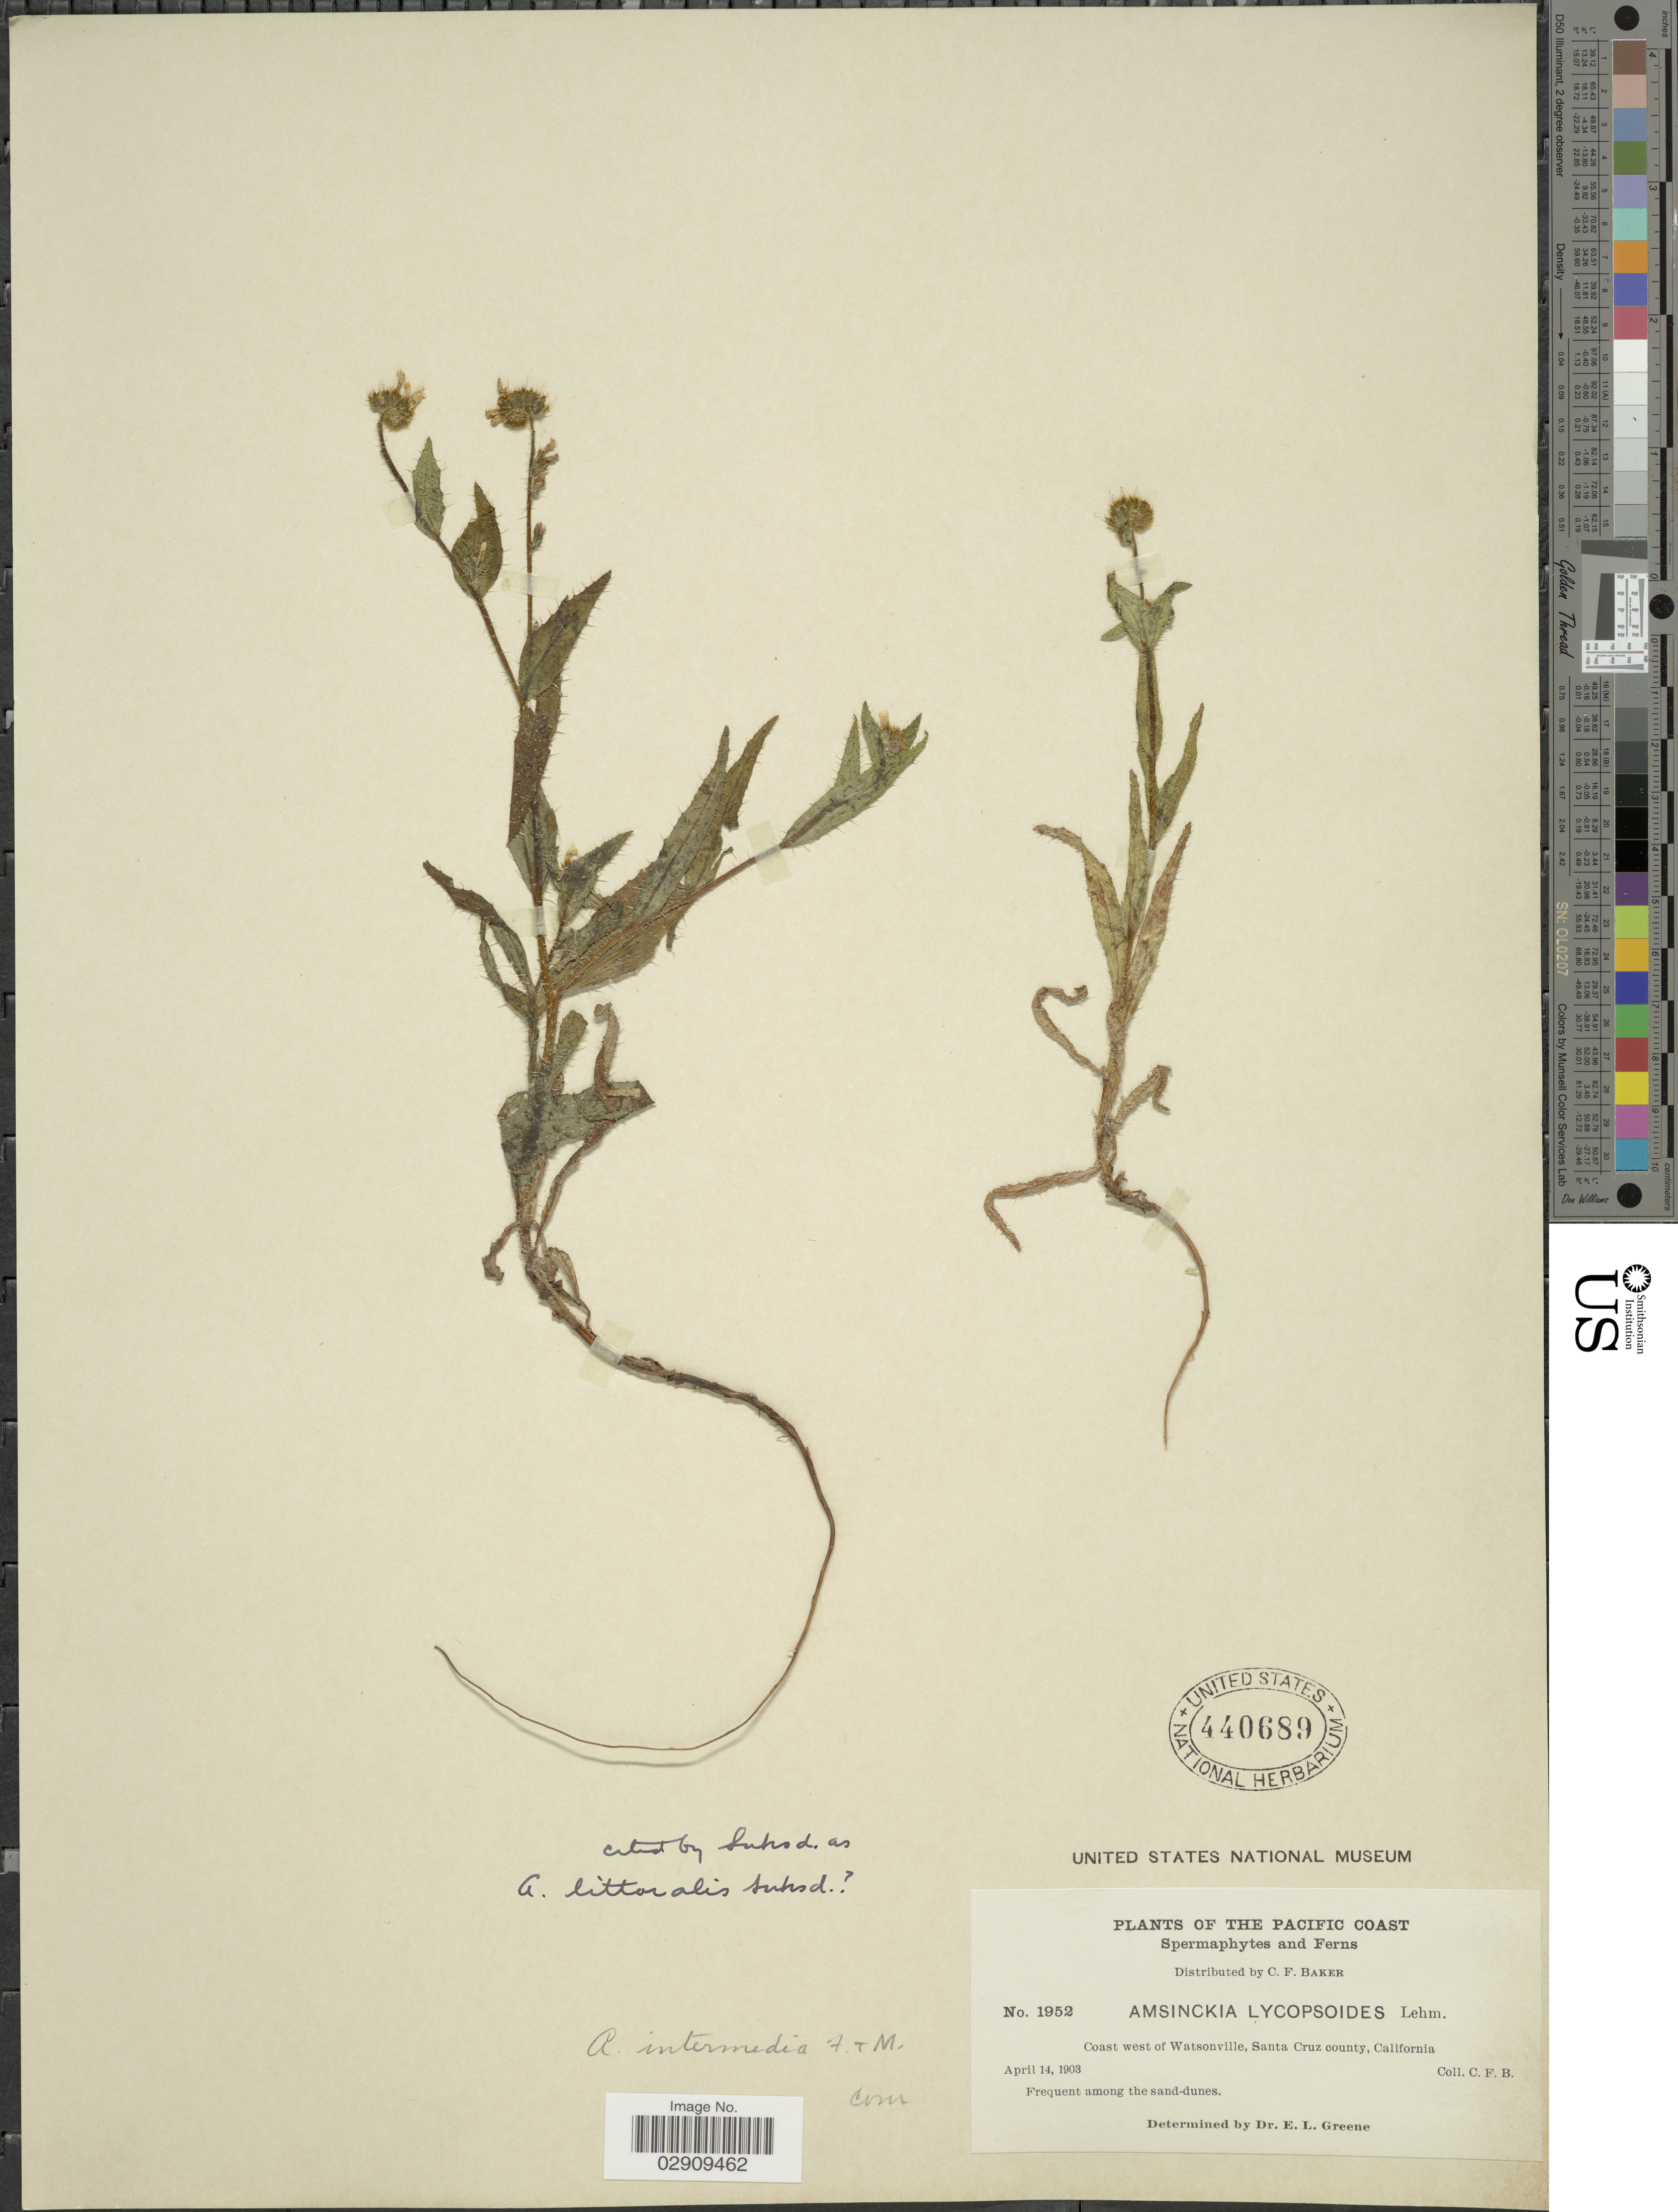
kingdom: Plantae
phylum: Tracheophyta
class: Magnoliopsida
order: Boraginales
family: Boraginaceae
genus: Amsinckia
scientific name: Amsinckia spectabilis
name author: Fisch. & C.A. Mey.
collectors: C. F. Baker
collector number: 1952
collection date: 1903-04-14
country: United States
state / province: California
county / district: Santa Cruz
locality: The Pacific Coast. Coast west of Watsonville, Santa Cruz county.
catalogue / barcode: US 440689